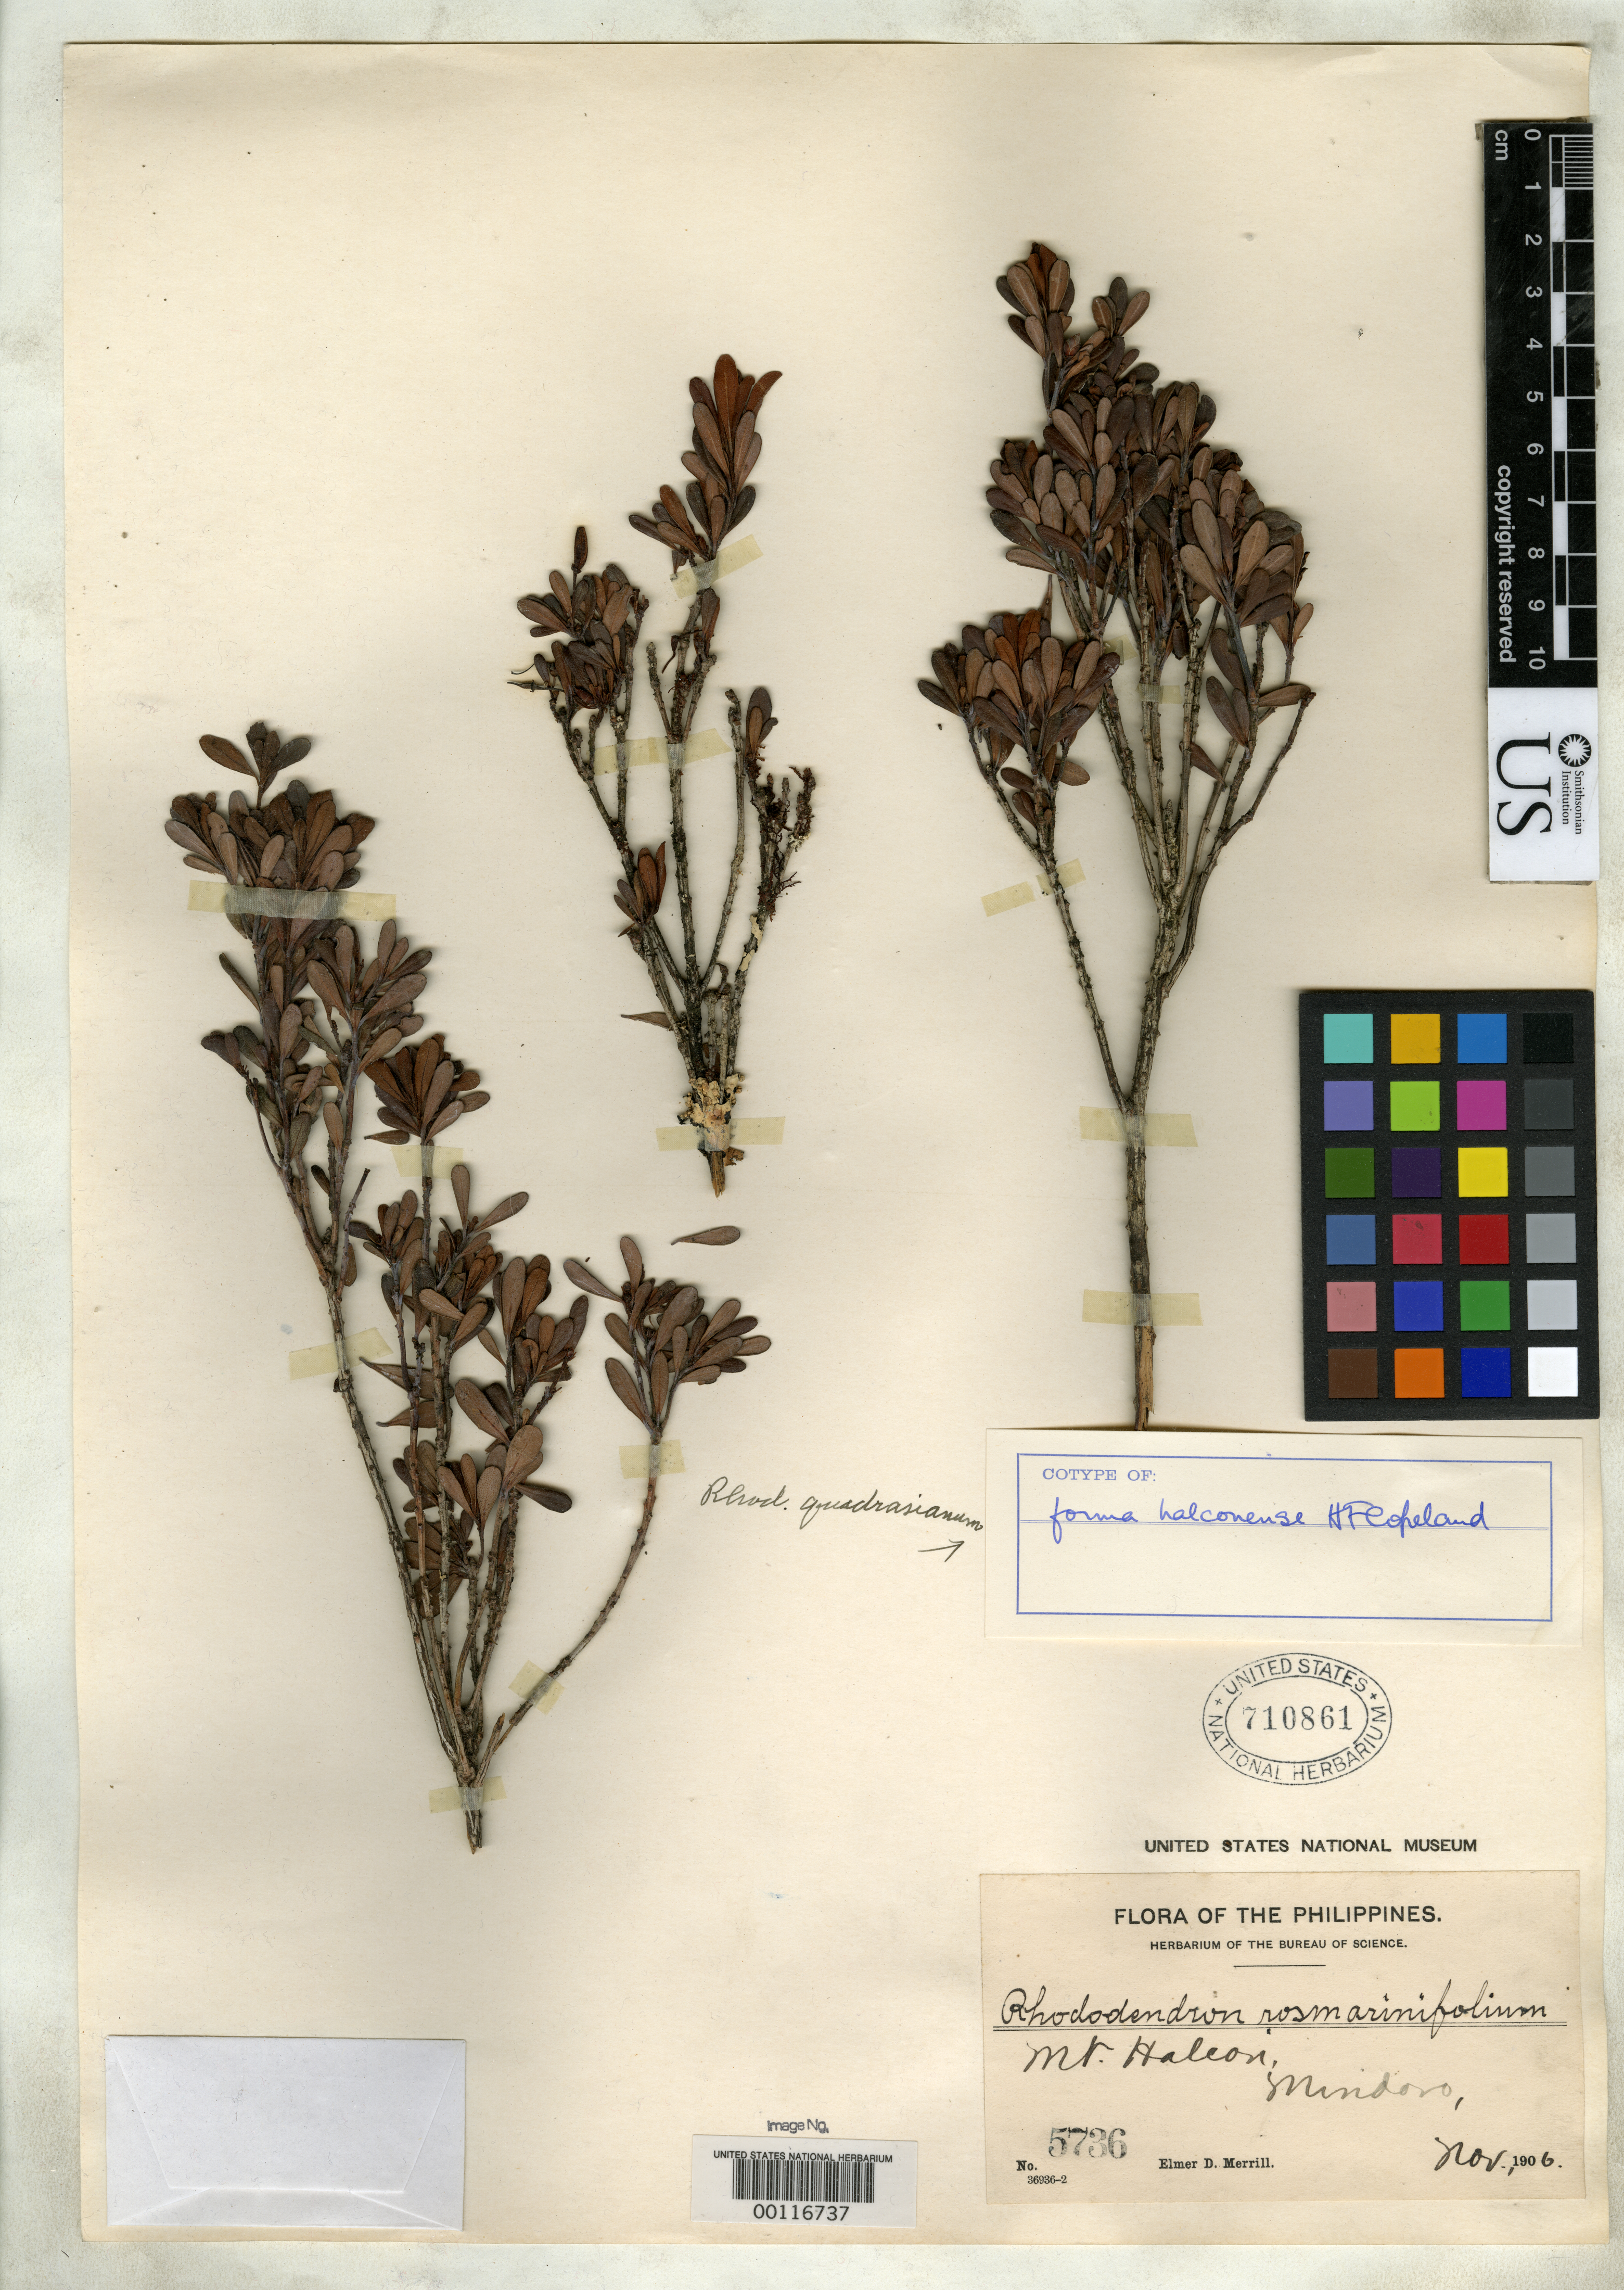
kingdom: Plantae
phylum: Tracheophyta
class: Magnoliopsida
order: Ericales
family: Ericaceae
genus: Rhododendron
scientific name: Rhododendron quadrasianum f. halconense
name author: H.F. Copel.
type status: Isotype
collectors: E. D. Merrill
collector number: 5736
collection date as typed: Nov 1906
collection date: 1906-11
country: Philippines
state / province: Mimaropa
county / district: Mindoro Oriental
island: Mindoro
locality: Mt. Halcon, Mindoro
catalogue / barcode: US 710861